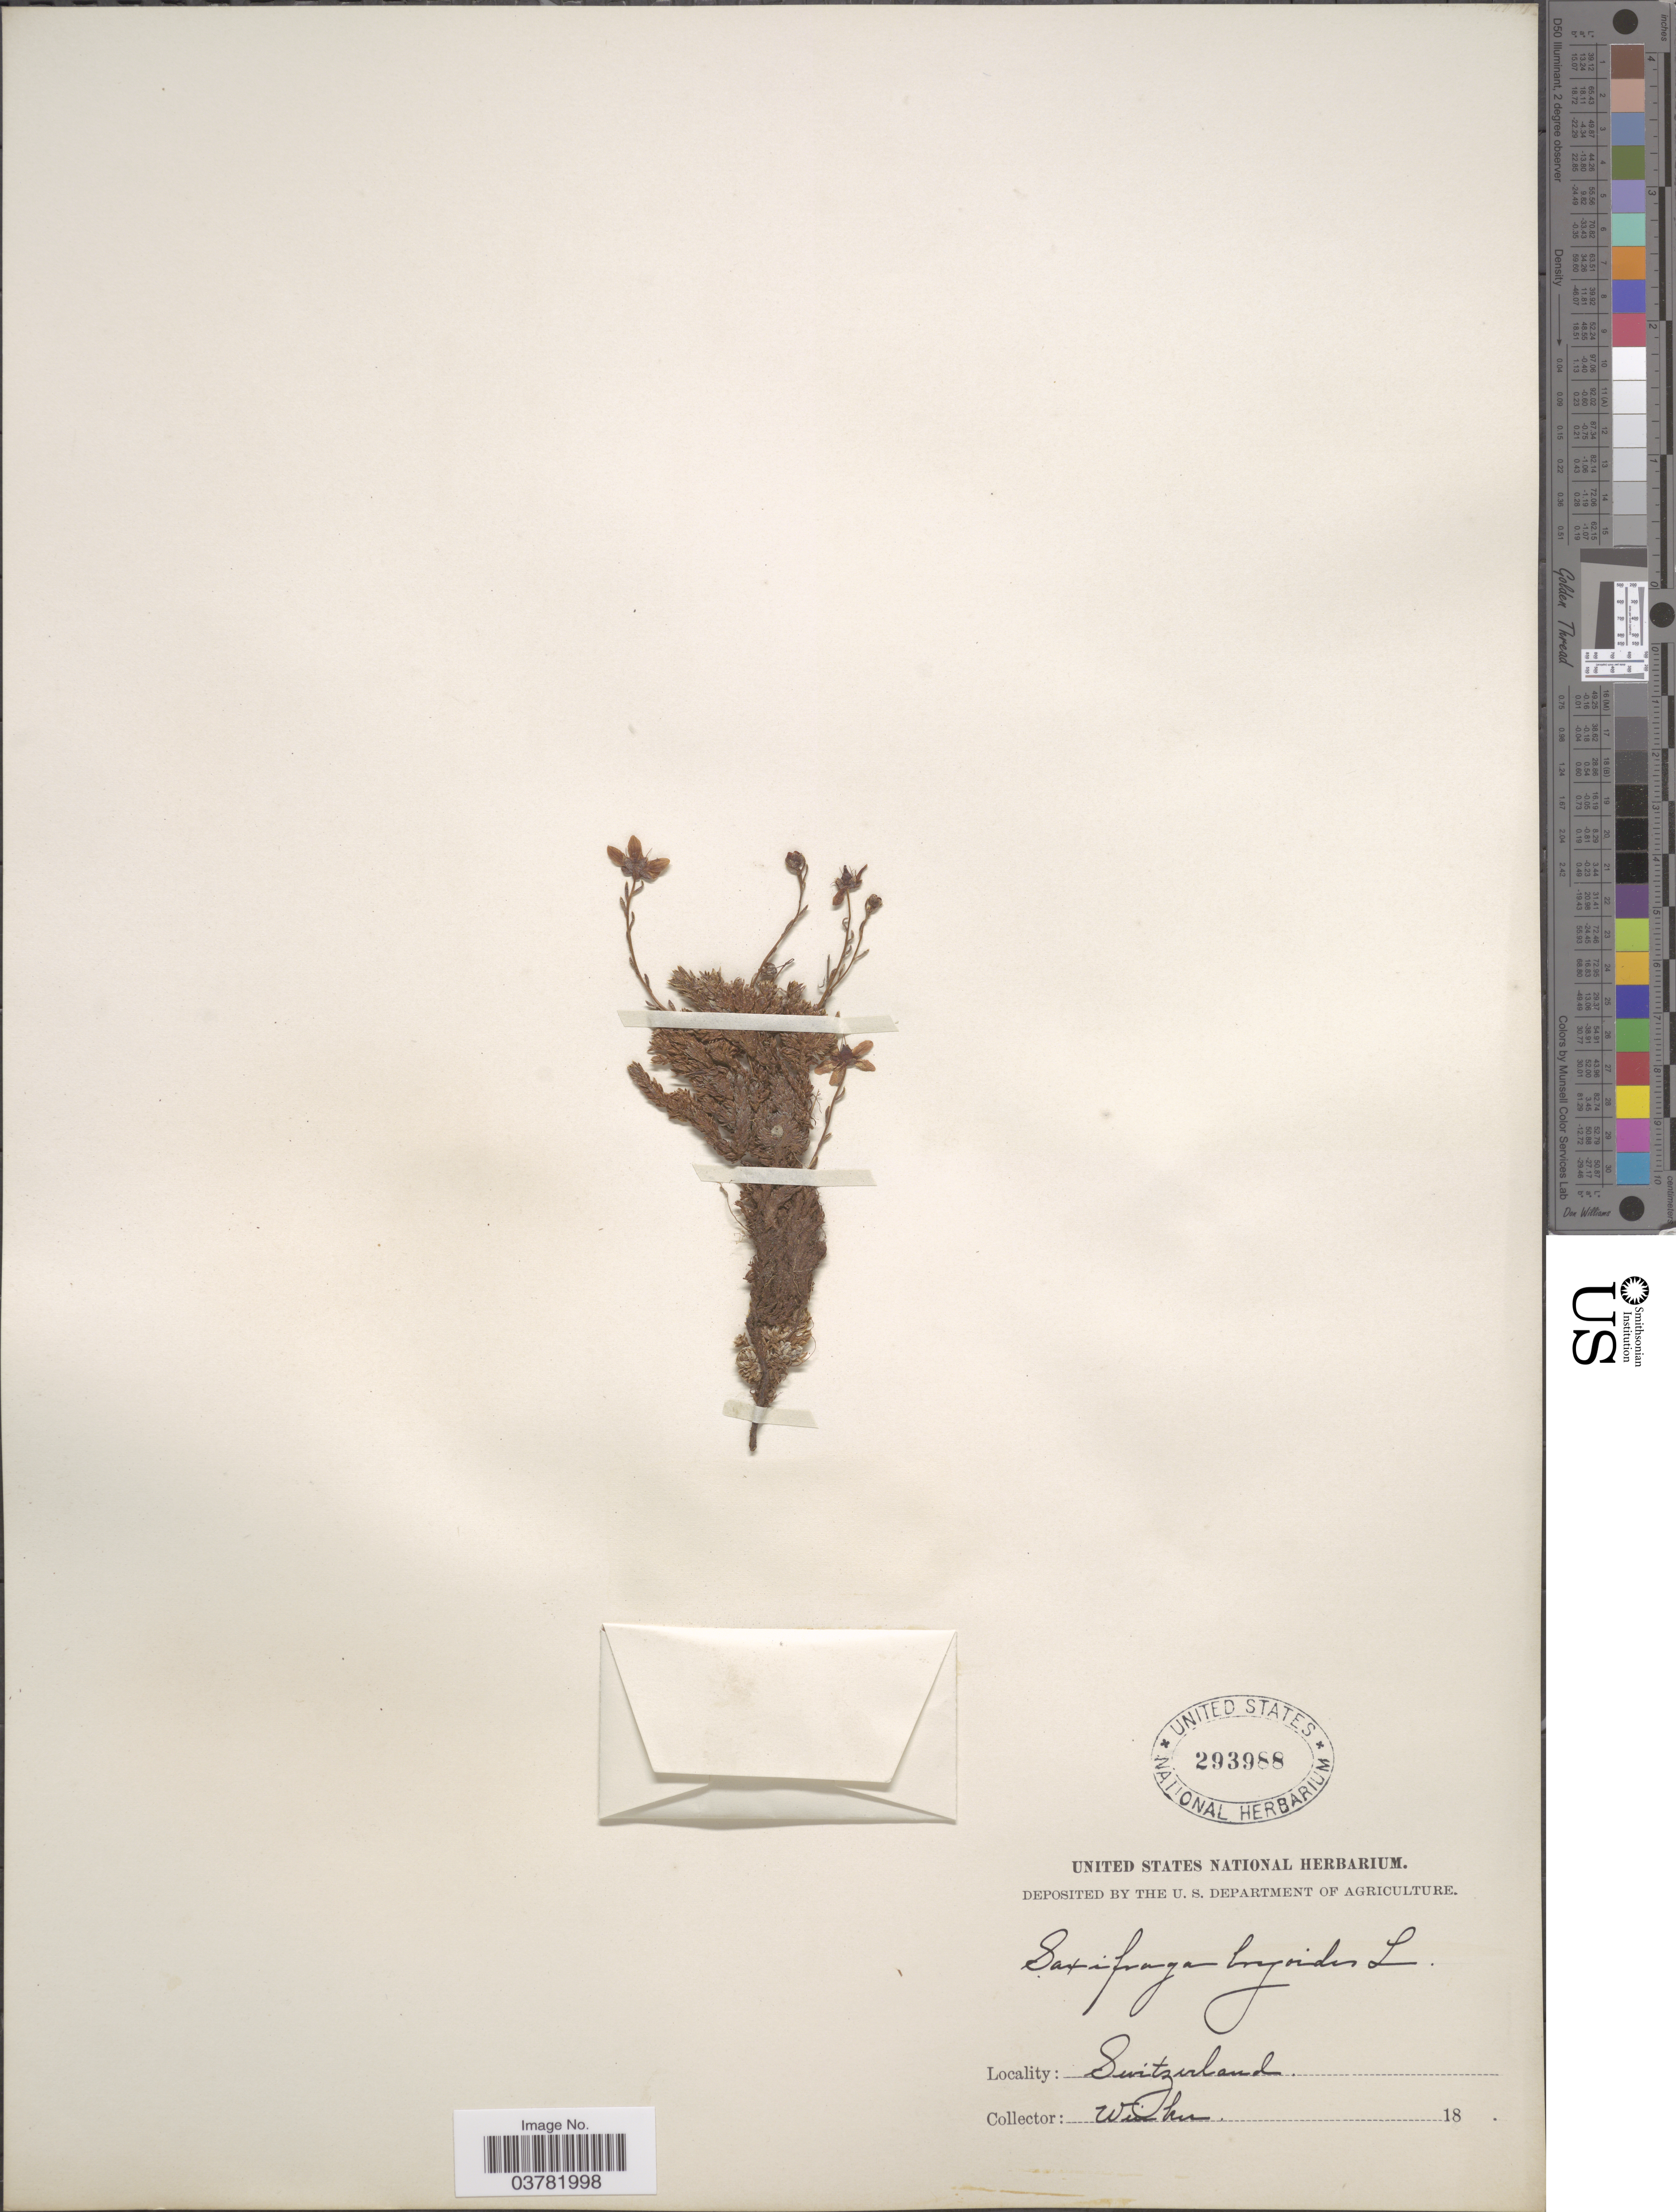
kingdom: Plantae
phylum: Tracheophyta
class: Magnoliopsida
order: Saxifragales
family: Saxifragaceae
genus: Saxifraga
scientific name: Saxifraga bryoides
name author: L.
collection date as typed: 18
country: Switzerland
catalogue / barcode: US 293988